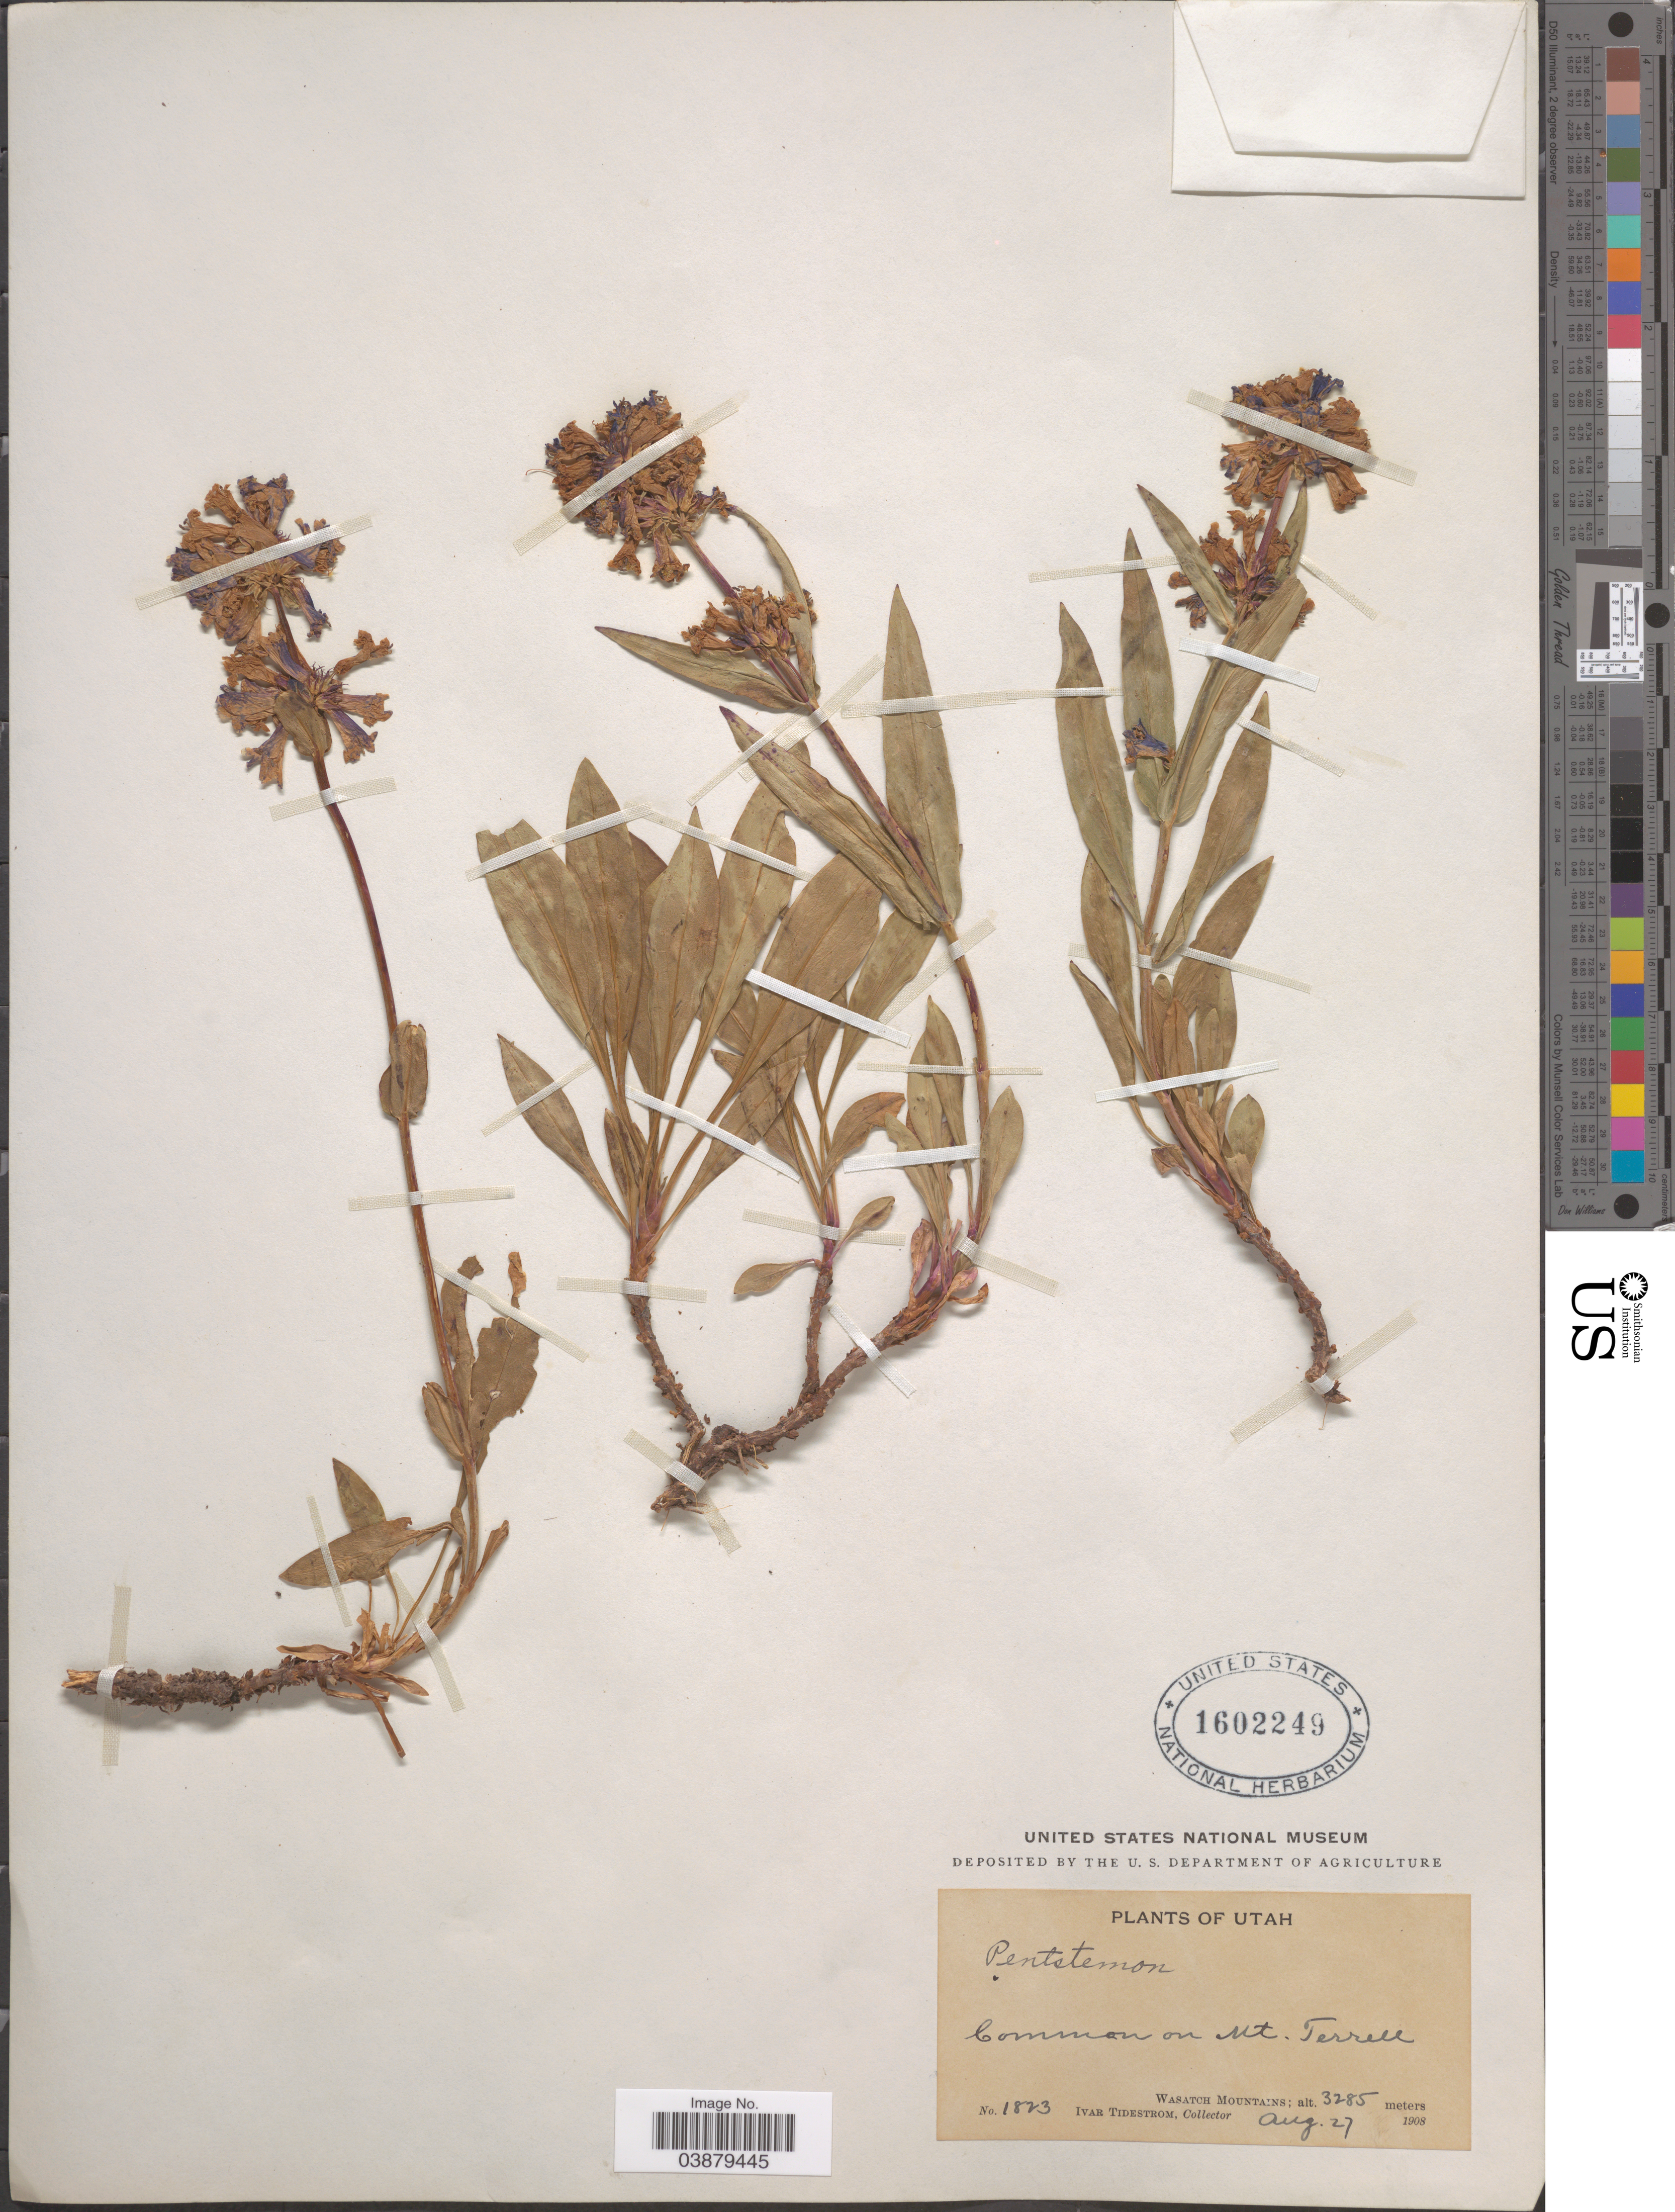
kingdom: Plantae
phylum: Tracheophyta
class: Magnoliopsida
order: Lamiales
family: Plantaginaceae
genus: Penstemon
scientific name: Penstemon sp.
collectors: I. F. Tidestrom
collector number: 1823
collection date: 1908-08-27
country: United States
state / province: Utah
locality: Common o Mt. Terrell. Wasatch Mountains.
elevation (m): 3285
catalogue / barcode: US 1602249